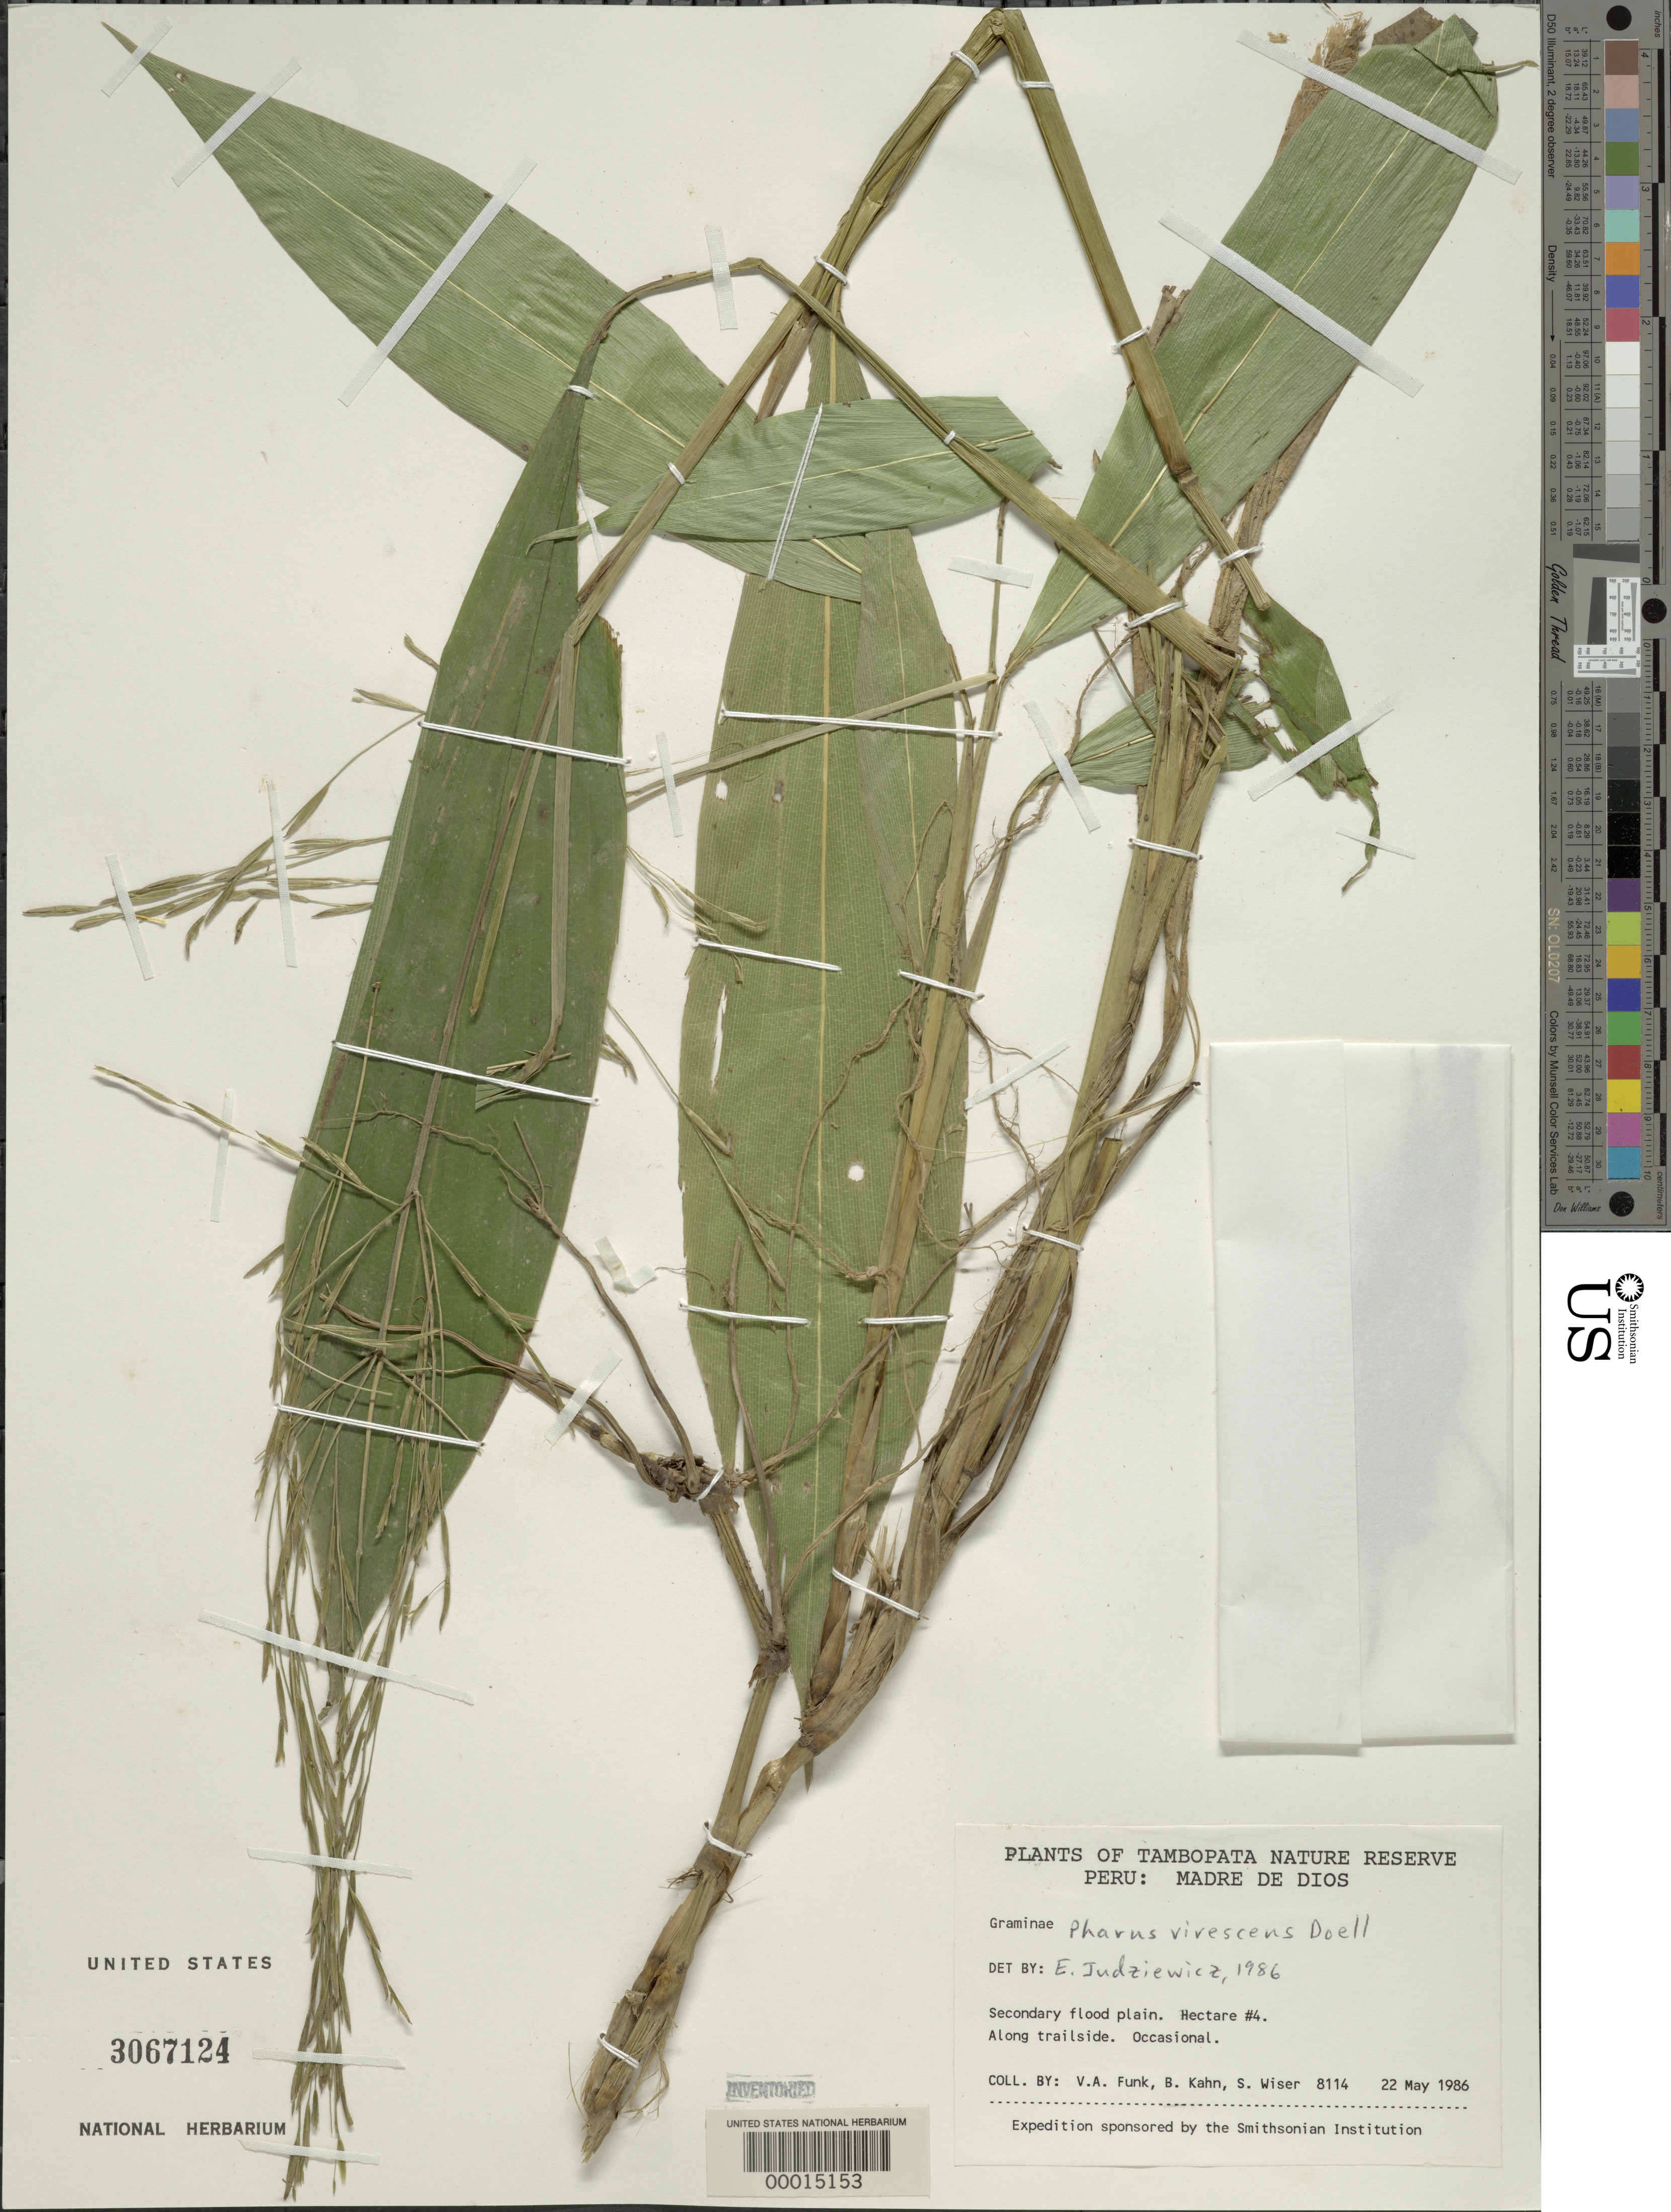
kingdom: Plantae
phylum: Tracheophyta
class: Liliopsida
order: Poales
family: Poaceae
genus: Pharus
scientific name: Pharus virescens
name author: Döll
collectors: V. Funk, B. Kahn & S. Wiser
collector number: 8114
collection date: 1986-05-22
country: Peru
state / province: Madre de Dios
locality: Tambopata Nature Reserve, secondary flood plain, Hectare #4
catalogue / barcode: US 3067124